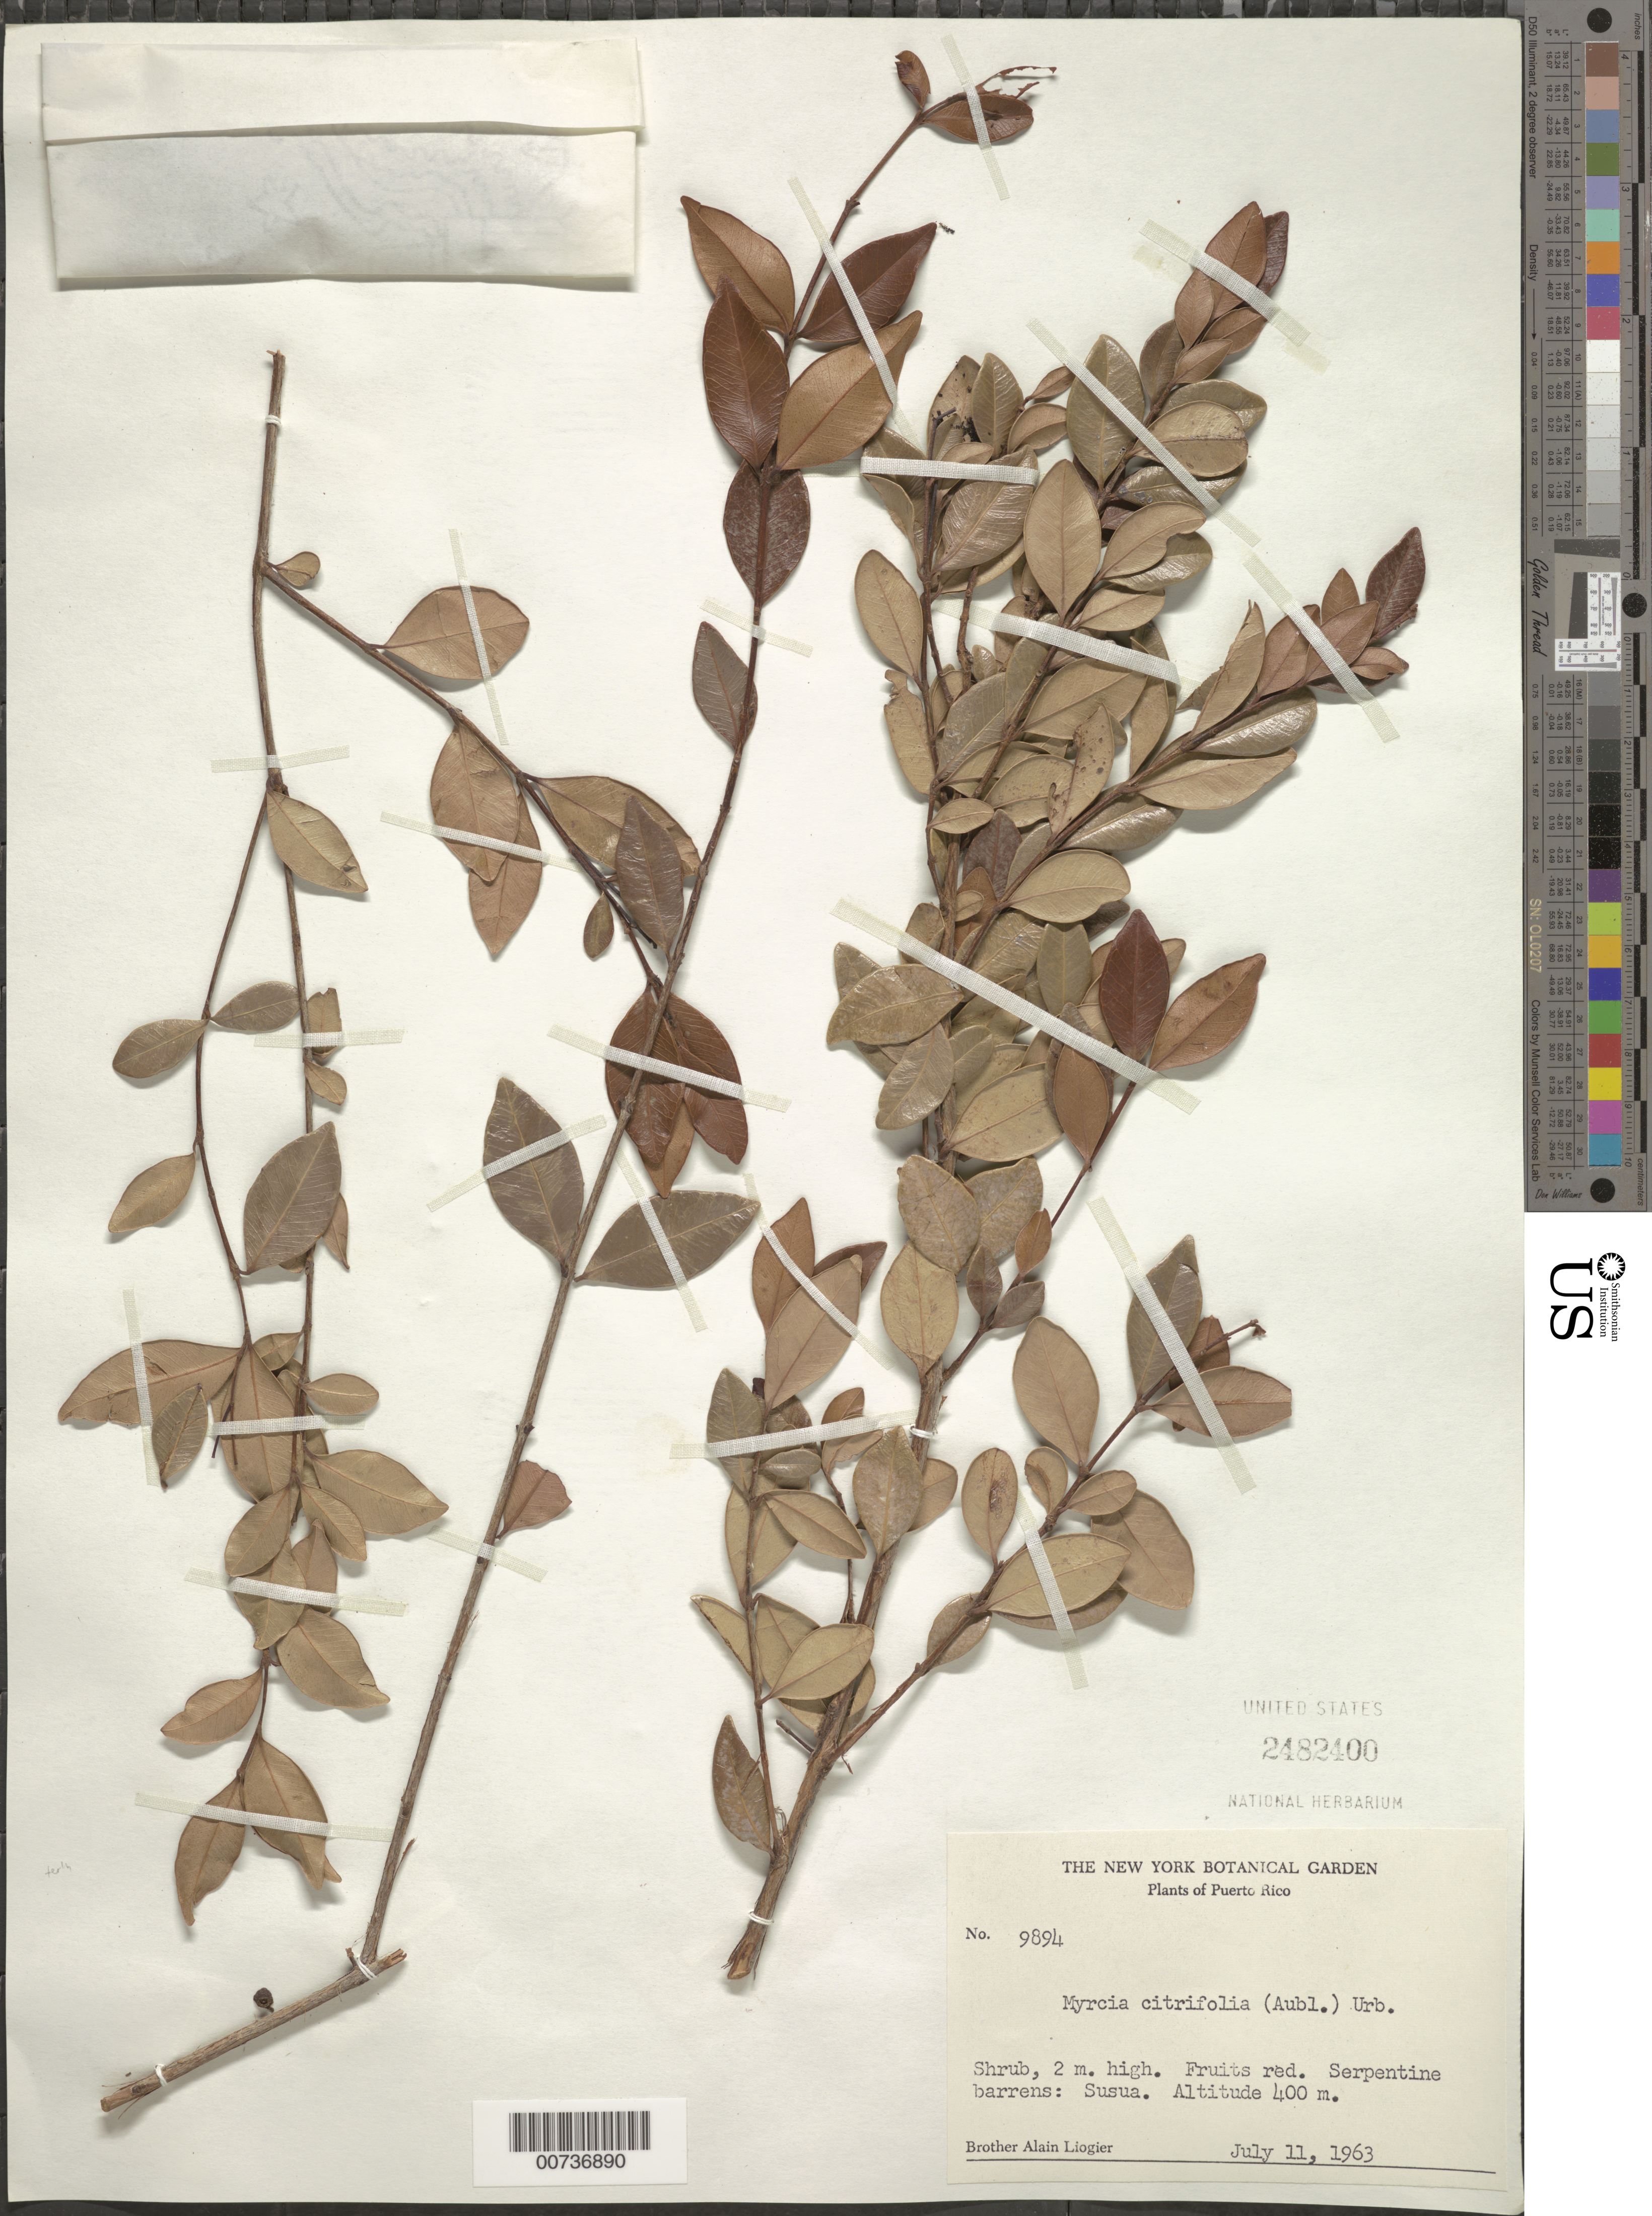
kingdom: Plantae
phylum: Tracheophyta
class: Magnoliopsida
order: Myrtales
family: Myrtaceae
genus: Myrcia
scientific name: Myrcia citrifolia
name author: (Aubl.) Urb.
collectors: A. H. Liogier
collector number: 9894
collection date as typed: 11 Jul 1963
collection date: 1963-07-11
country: Puerto Rico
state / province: Sabana Grande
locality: Susúa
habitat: Serpentine barrens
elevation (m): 400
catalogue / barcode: US 2482400